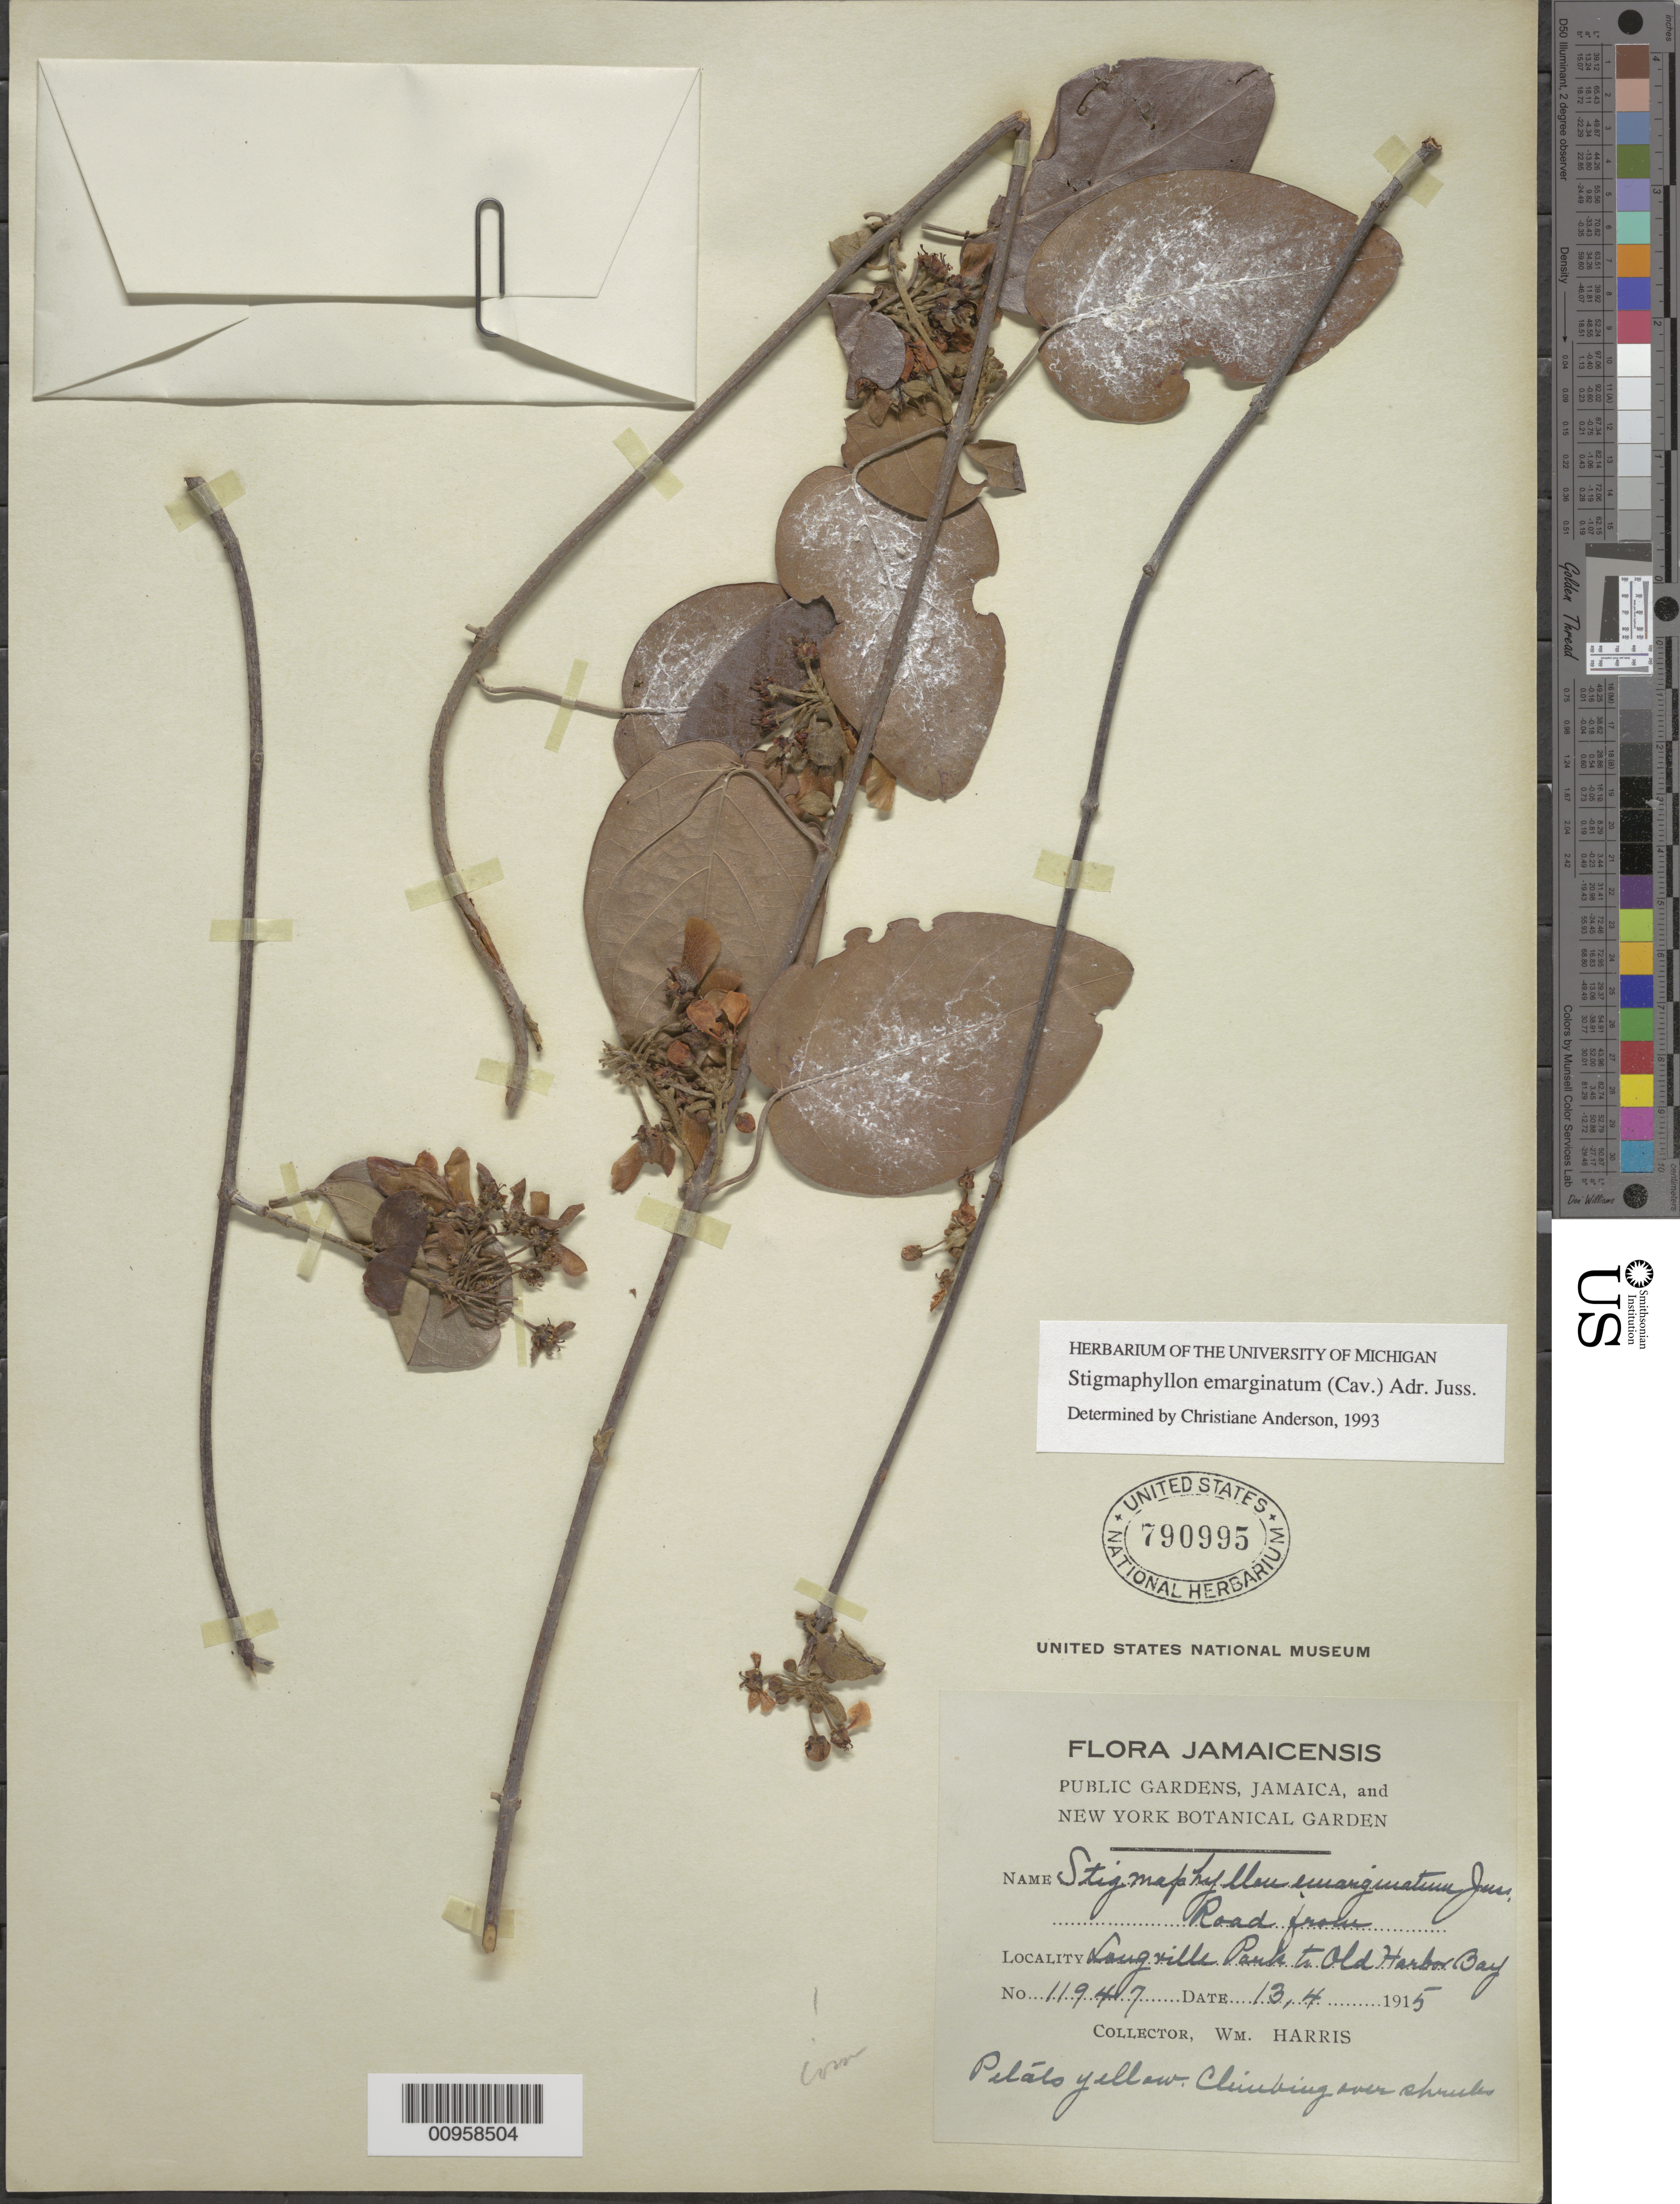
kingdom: Plantae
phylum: Tracheophyta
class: Magnoliopsida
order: Malpighiales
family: Malpighiaceae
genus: Stigmaphyllon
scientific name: Stigmaphyllon emarginatum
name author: (Cav.) A. Juss.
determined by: Anderson, C.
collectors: W. H. Harris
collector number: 11947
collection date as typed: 13 Apr 1915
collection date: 1915-04-13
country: Jamaica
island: Jamaica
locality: Road from Longville Park to Old Harbor Bay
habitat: Climbing over shrubs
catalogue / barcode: US 790995